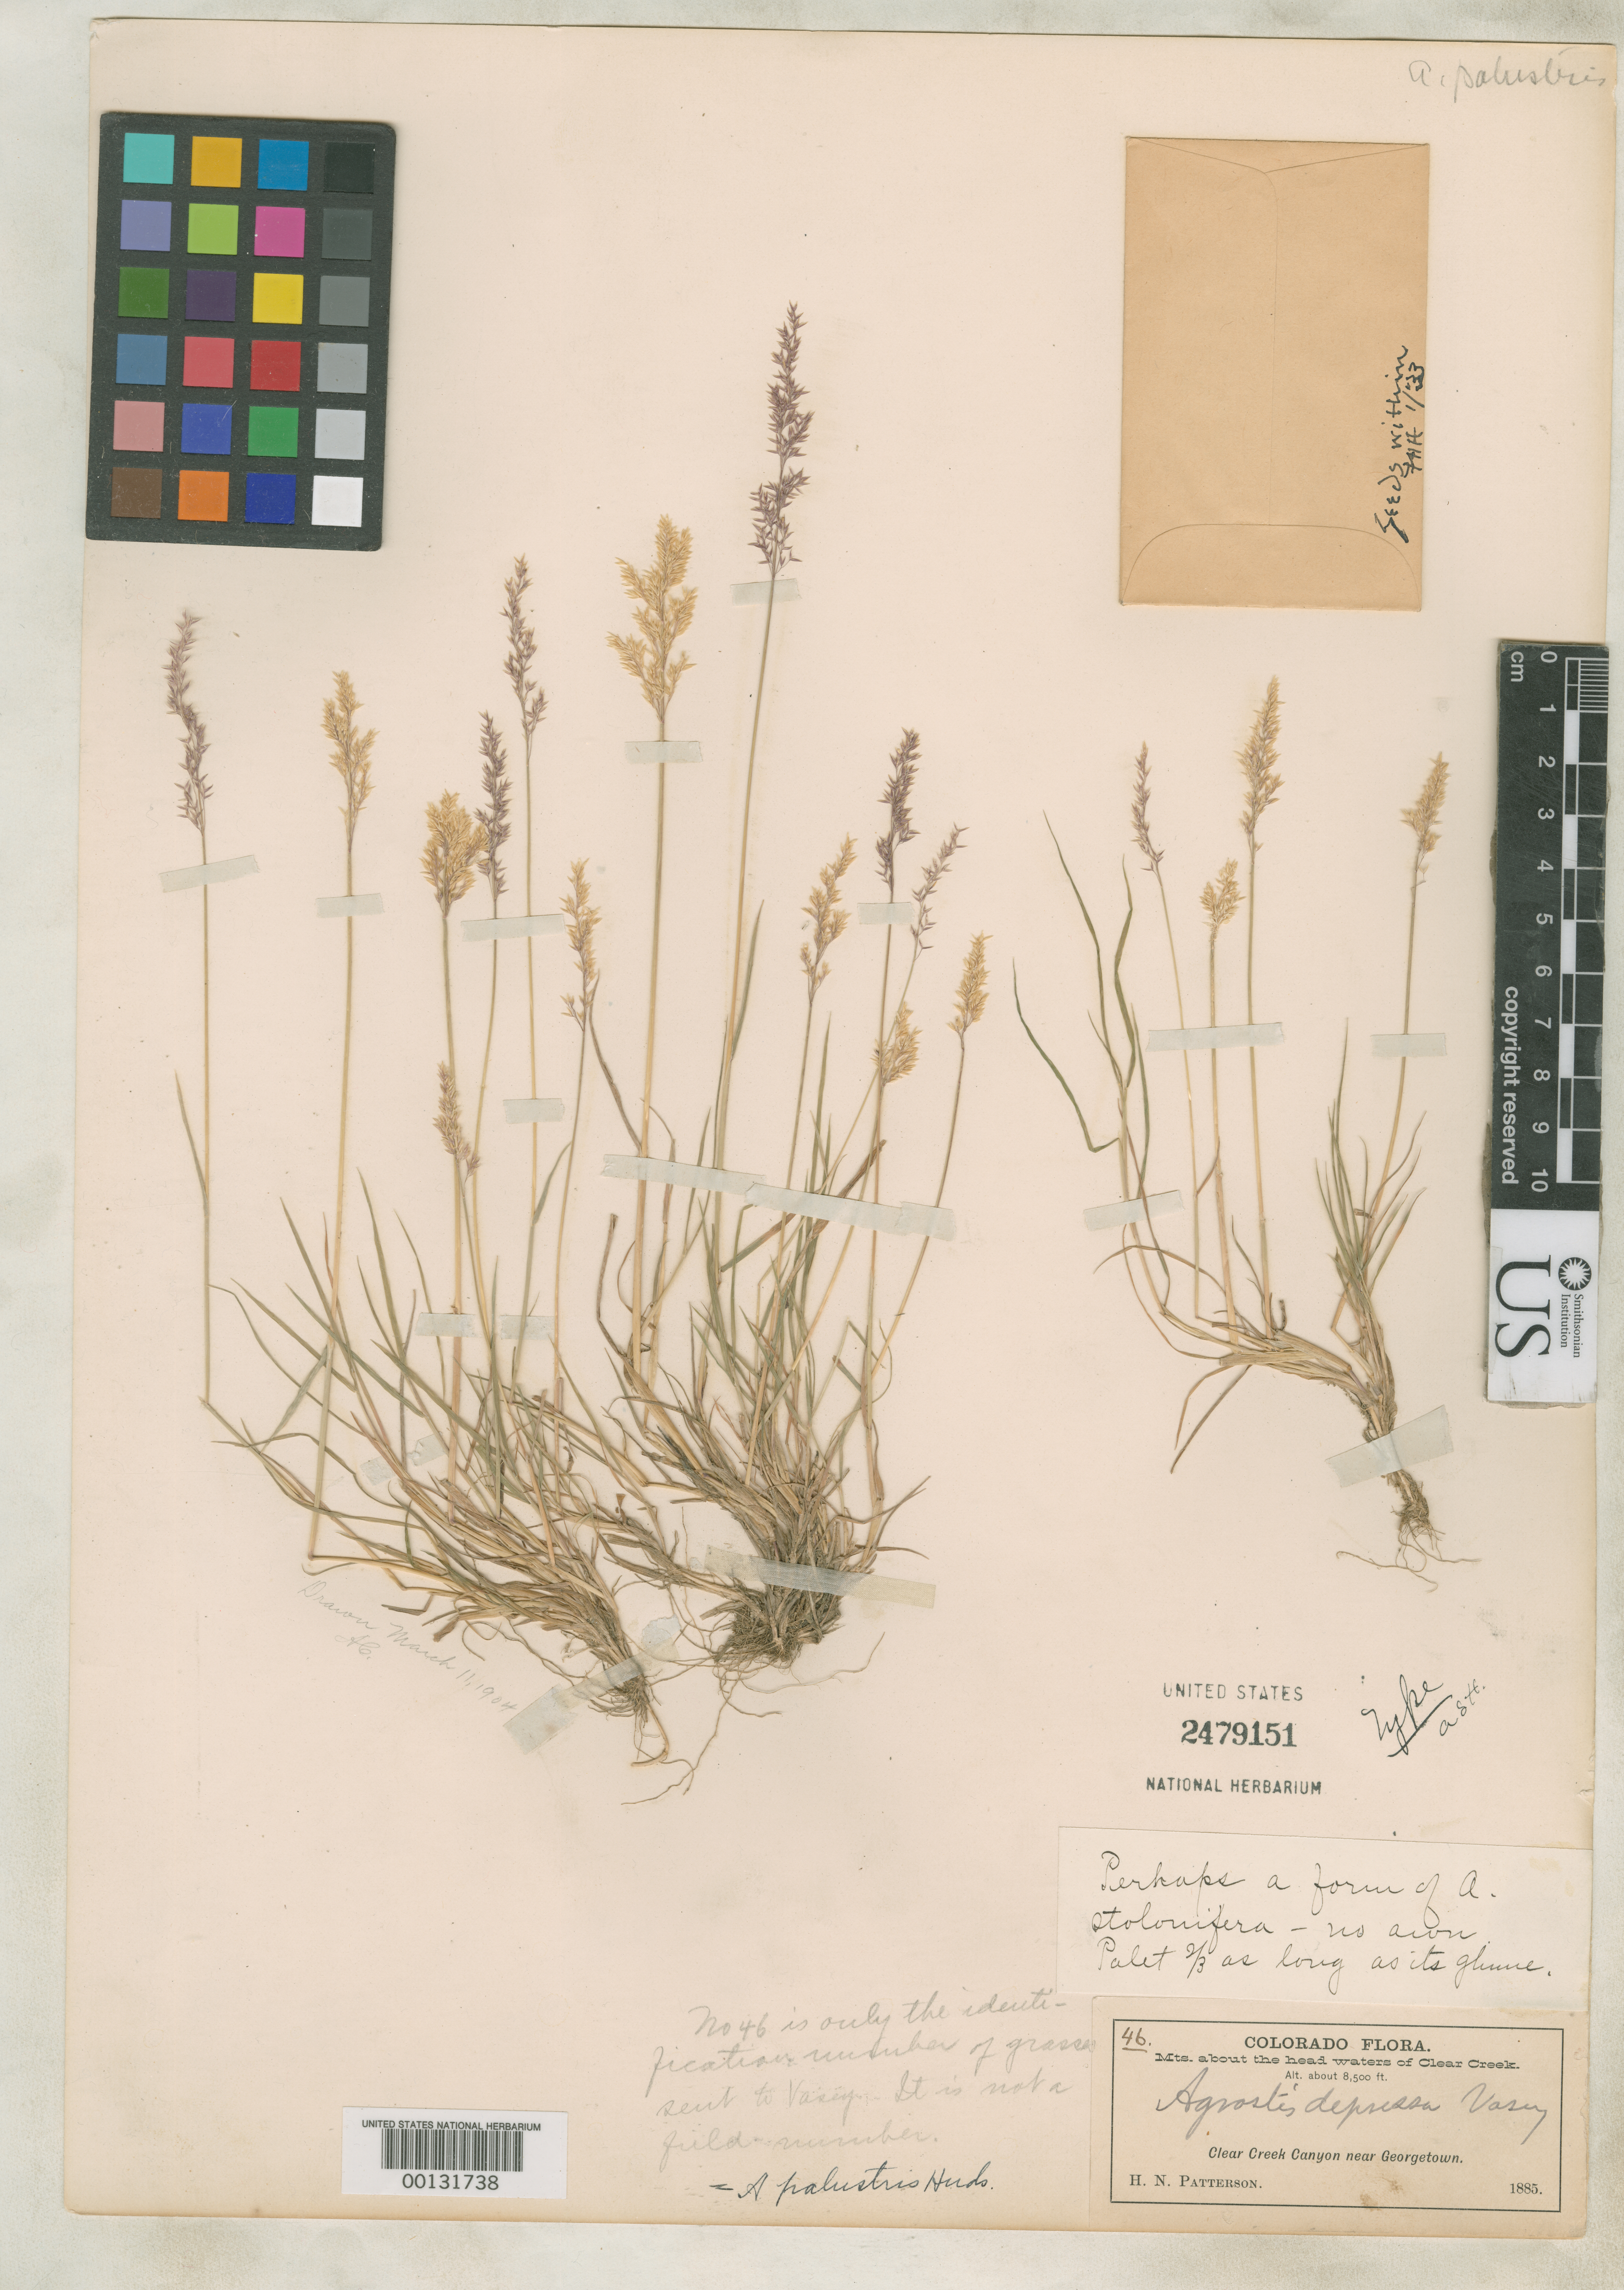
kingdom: Plantae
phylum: Tracheophyta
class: Liliopsida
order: Poales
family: Poaceae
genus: Agrostis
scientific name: Agrostis depressa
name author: Vasey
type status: Holotype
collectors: H. N. Patterson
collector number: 46 (Grass I.D. No.)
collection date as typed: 1885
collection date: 1885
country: United States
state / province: Colorado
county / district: Clear Creek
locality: Clear Creek Canyon, near Georgetown; alt. 8500 ft.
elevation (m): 2591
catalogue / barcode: US 2479151